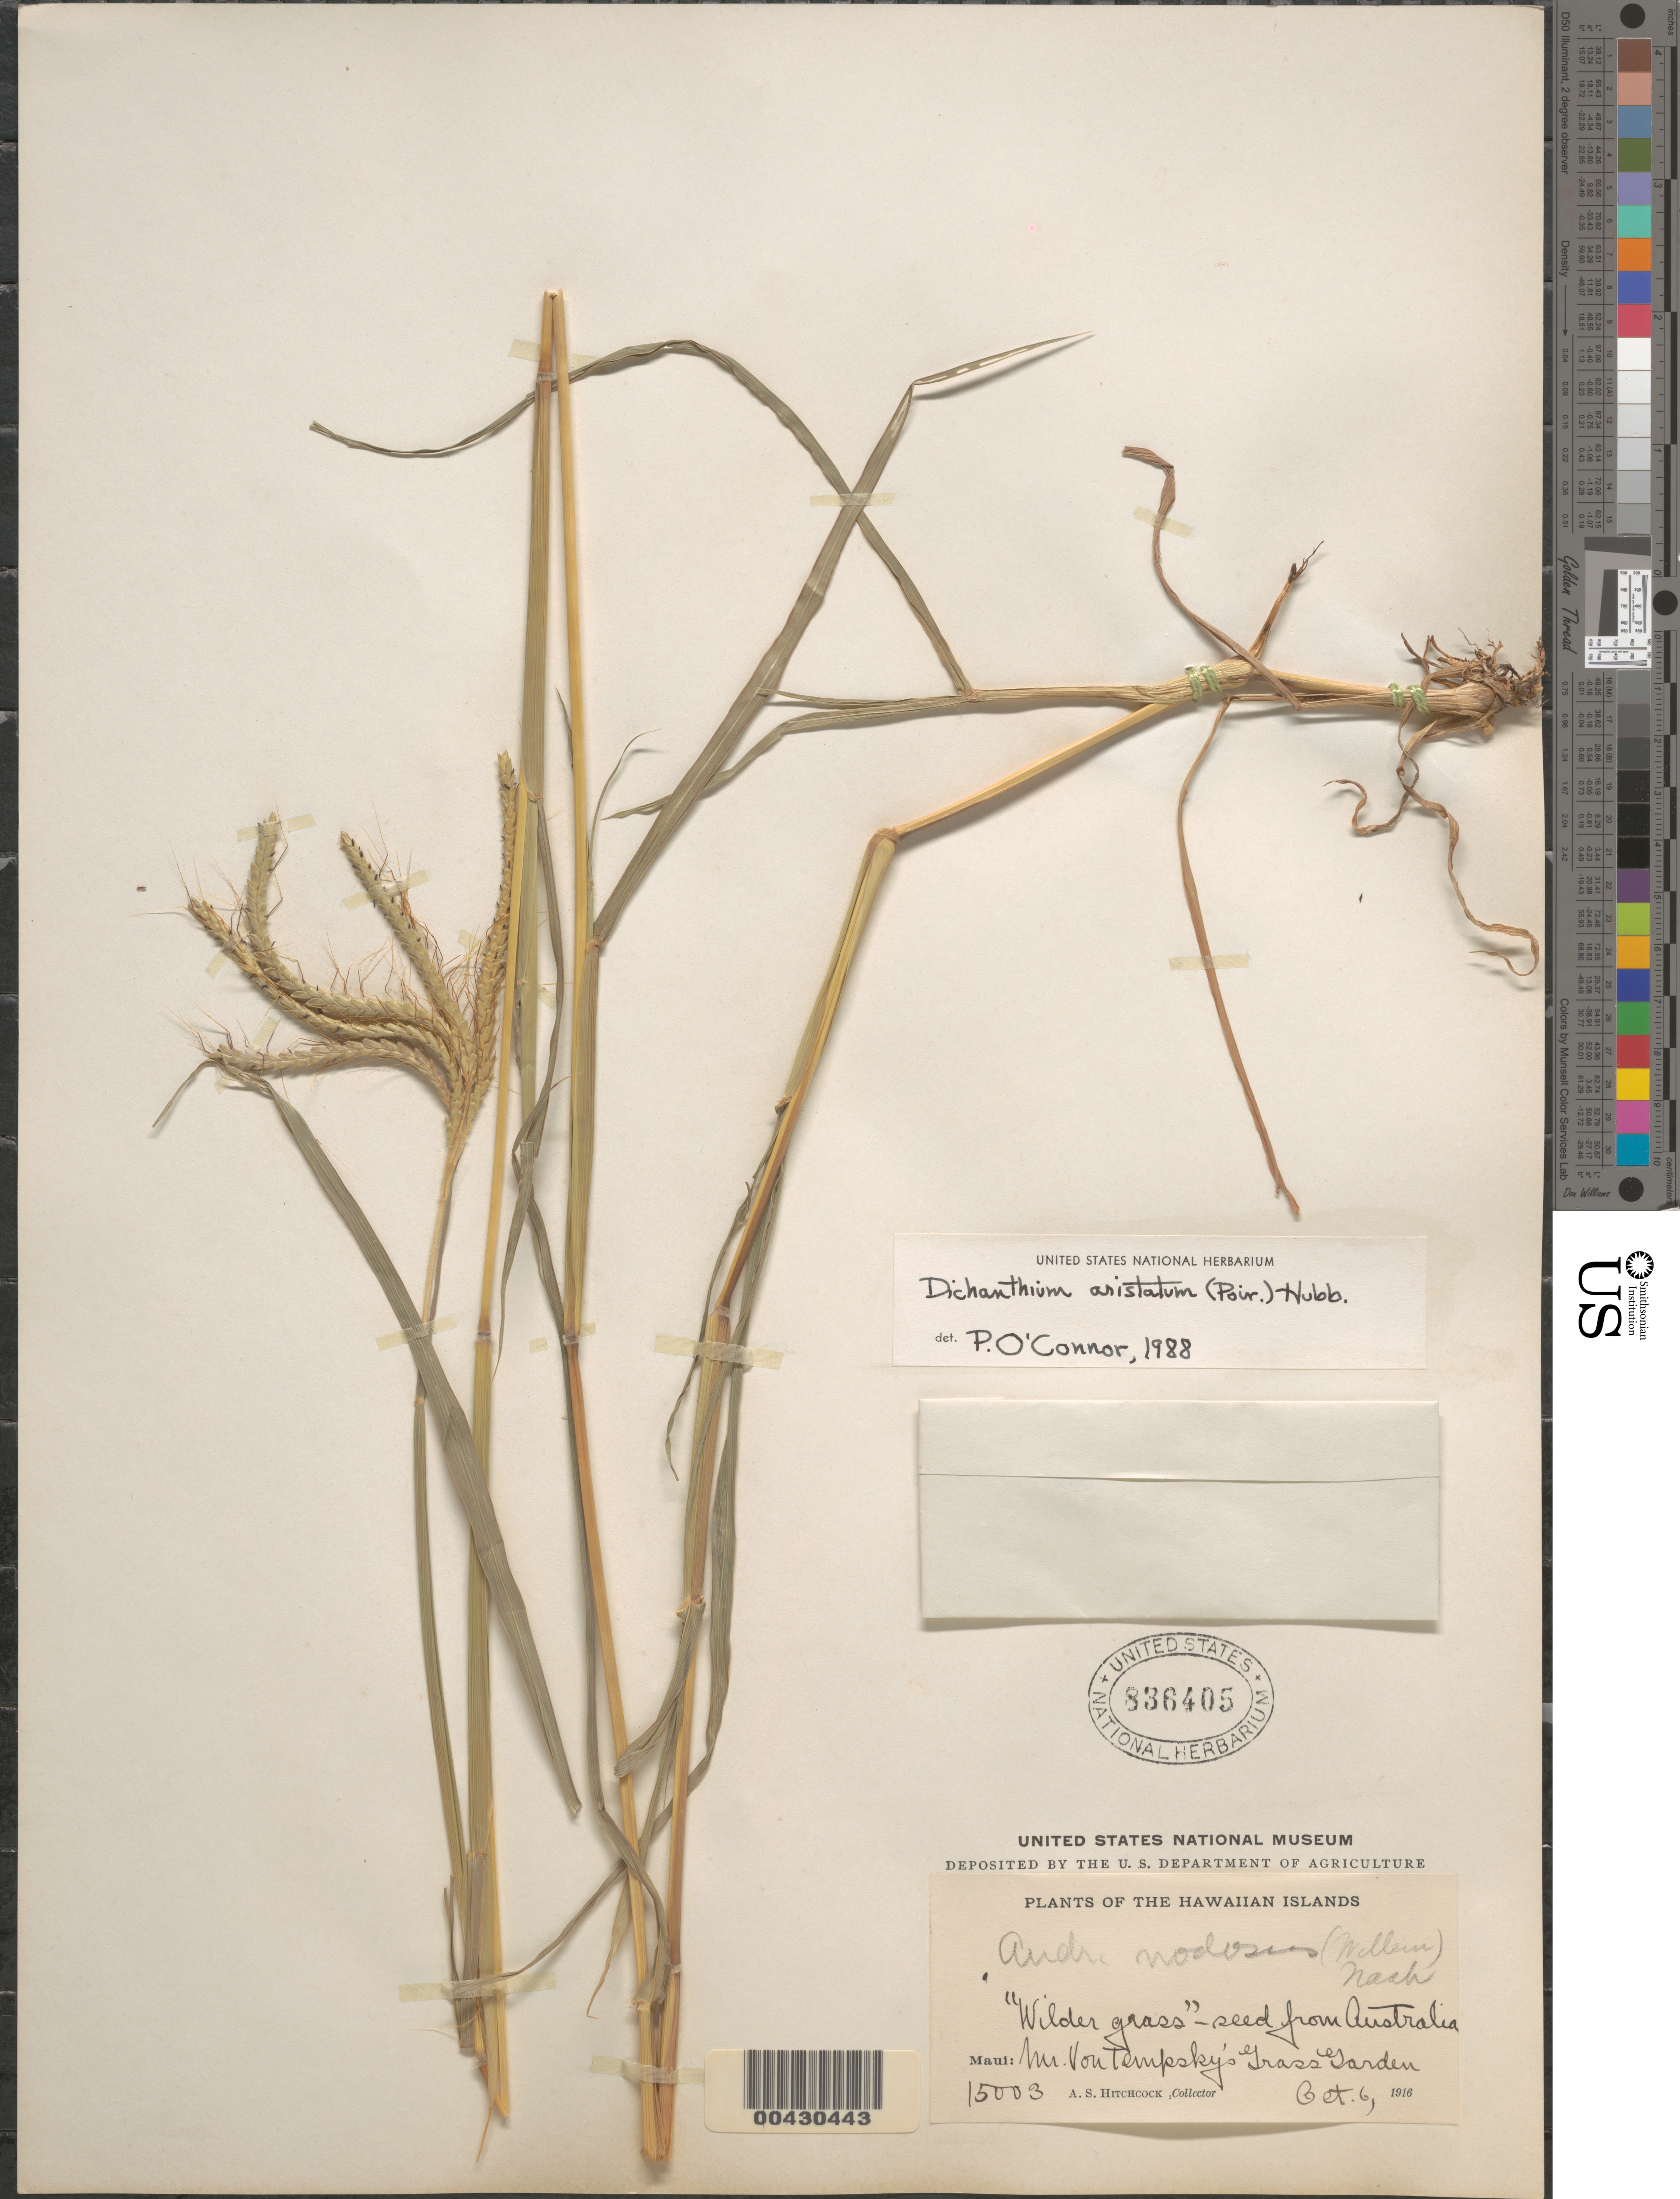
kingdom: Plantae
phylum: Tracheophyta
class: Liliopsida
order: Poales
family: Poaceae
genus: Dichanthium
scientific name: Dichanthium aristatum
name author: (Poir.) C.E. Hubb.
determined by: O'Connor, P.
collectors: A. S. Hitchcock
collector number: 15003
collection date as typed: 6 Oct 1916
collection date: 1916-10-06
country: United States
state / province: Hawaii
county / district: Maui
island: Maui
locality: Mr. Von Tempsky's Grass Garden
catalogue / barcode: US 836405